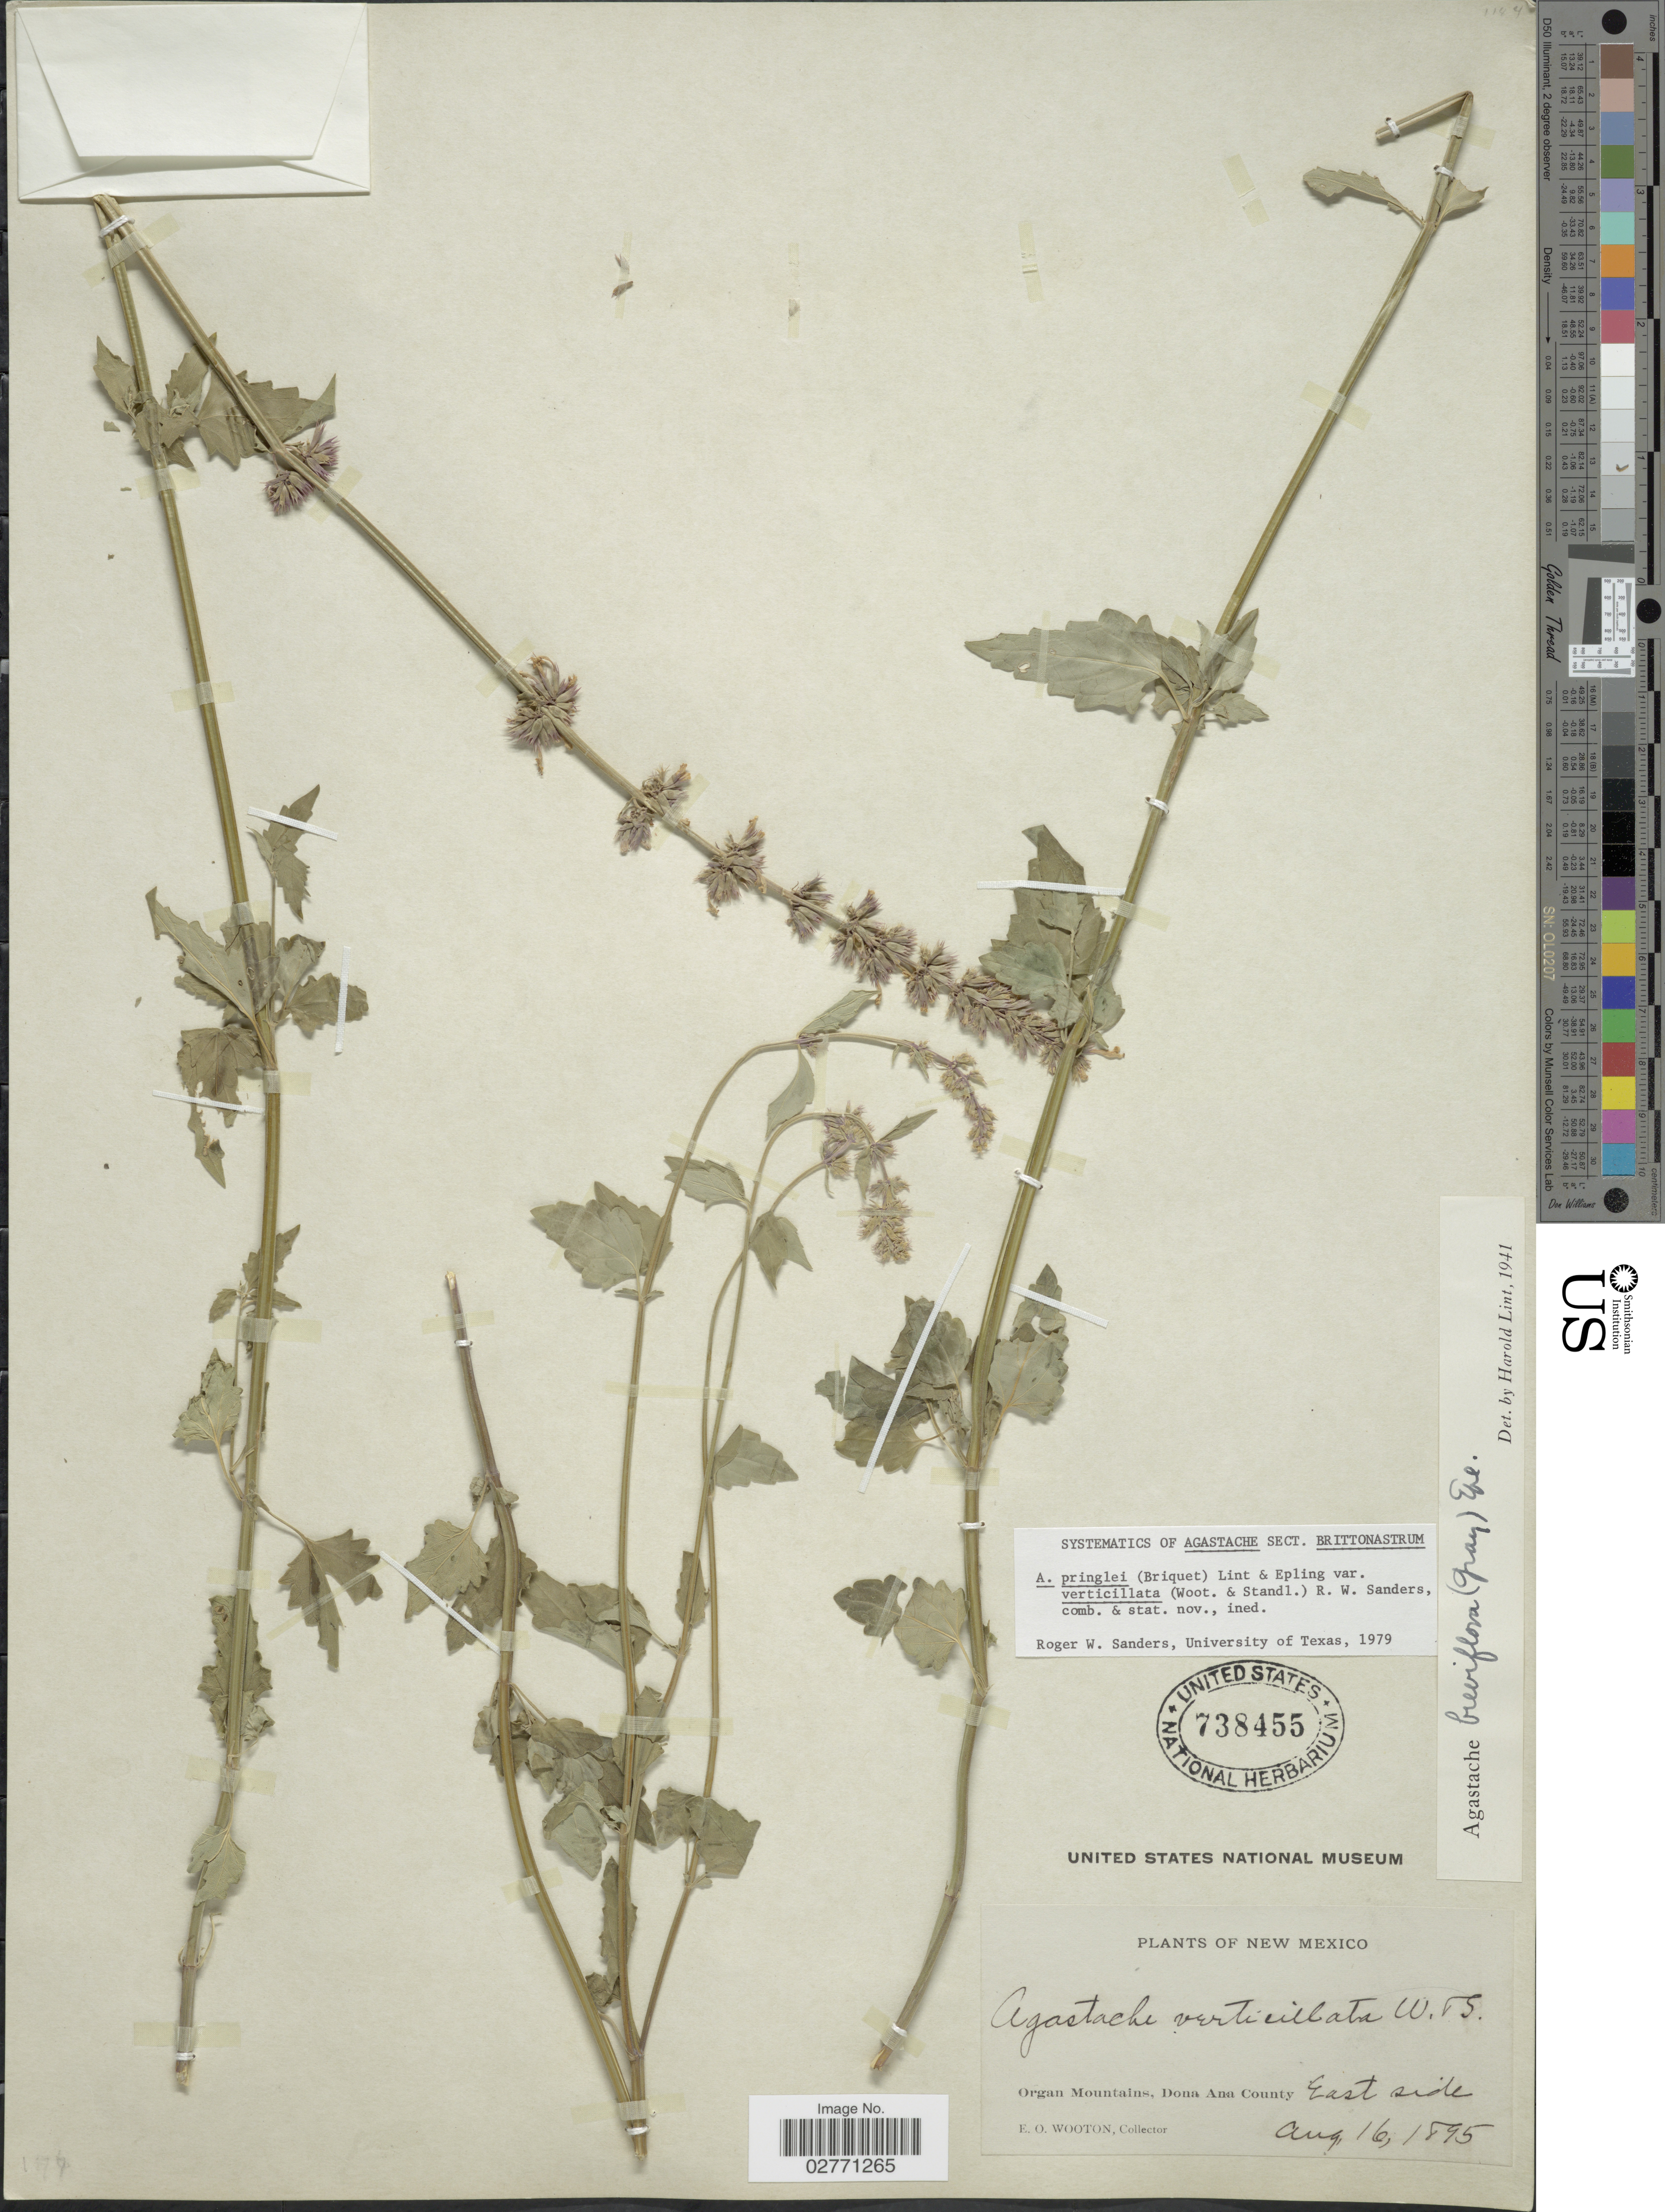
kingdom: Plantae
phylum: Tracheophyta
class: Magnoliopsida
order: Lamiales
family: Lamiaceae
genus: Agastache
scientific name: Agastache pringlei var. verticillata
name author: (Wooten & Standl.) R. W. Sanders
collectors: E. O. Wooton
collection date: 1895-08-16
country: United States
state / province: New Mexico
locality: Organ Mountains, Dona Ana County. East side.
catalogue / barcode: US 738455